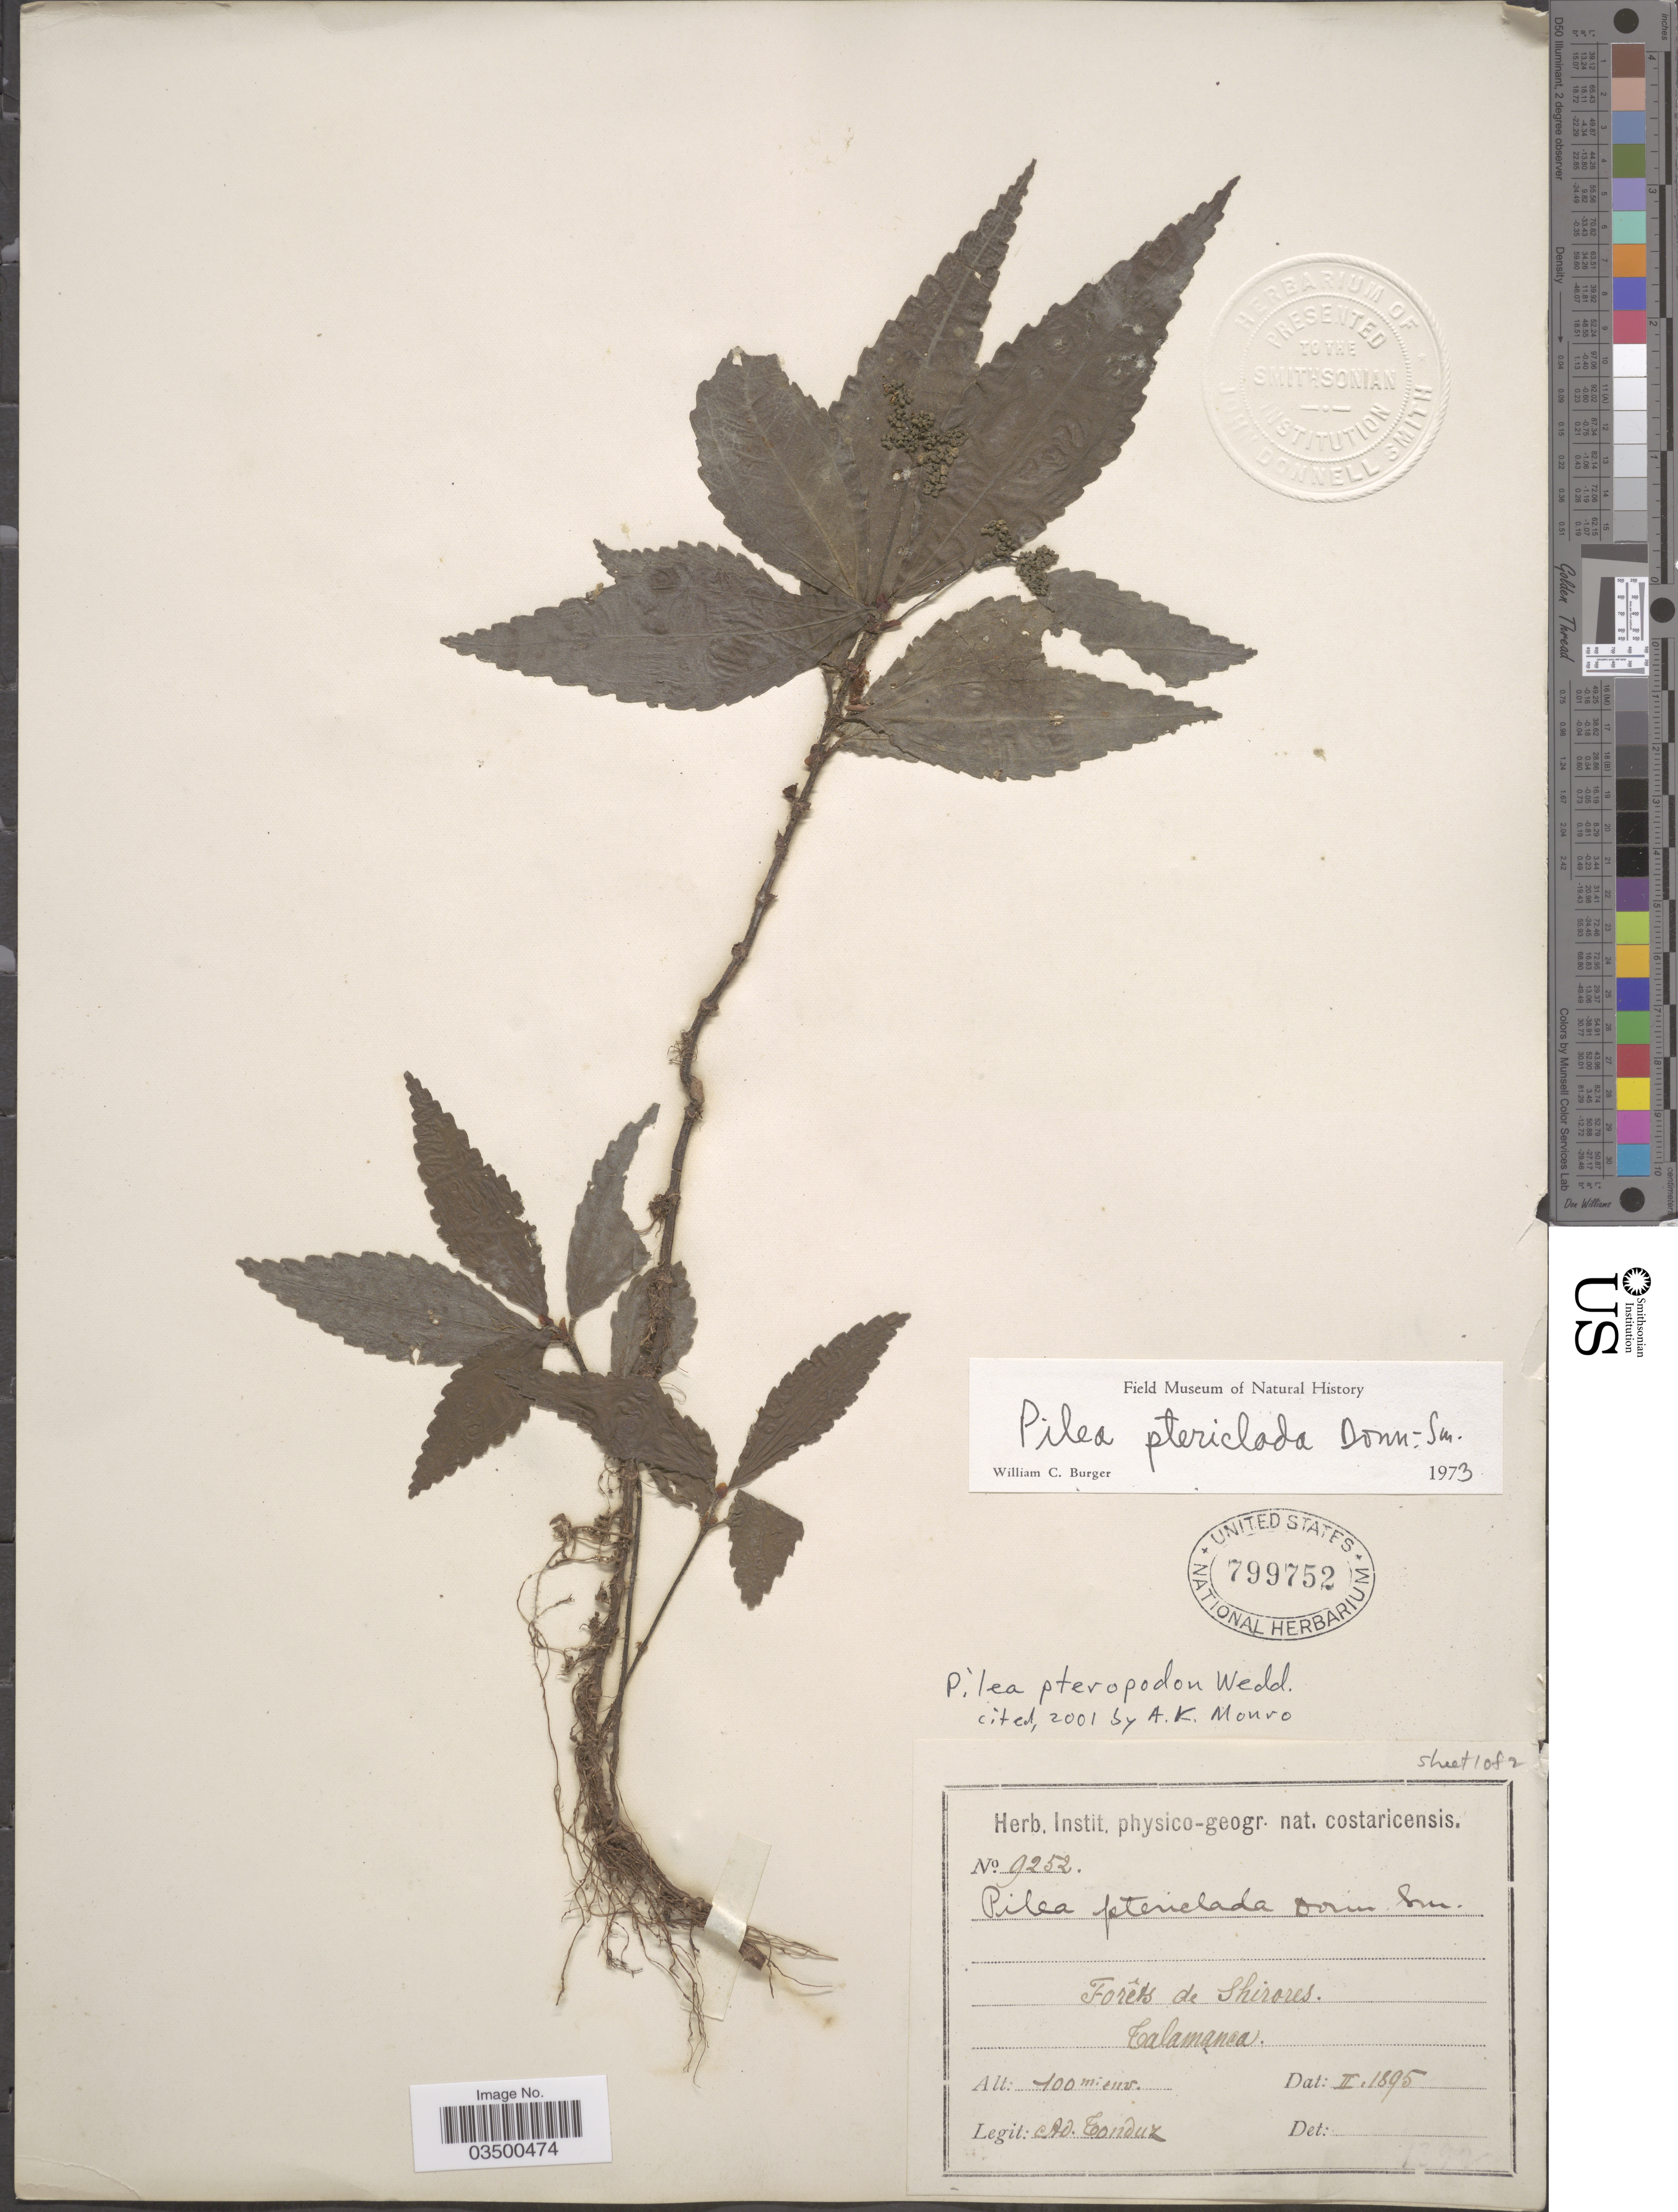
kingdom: Plantae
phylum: Tracheophyta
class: Magnoliopsida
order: Rosales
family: Urticaceae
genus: Pilea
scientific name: Pilea pteropodon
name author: Wedd.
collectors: A. Tonduz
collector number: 9252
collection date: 1895-02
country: Costa Rica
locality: Forêts de Shirores. Talamanca.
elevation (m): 100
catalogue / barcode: US 799752